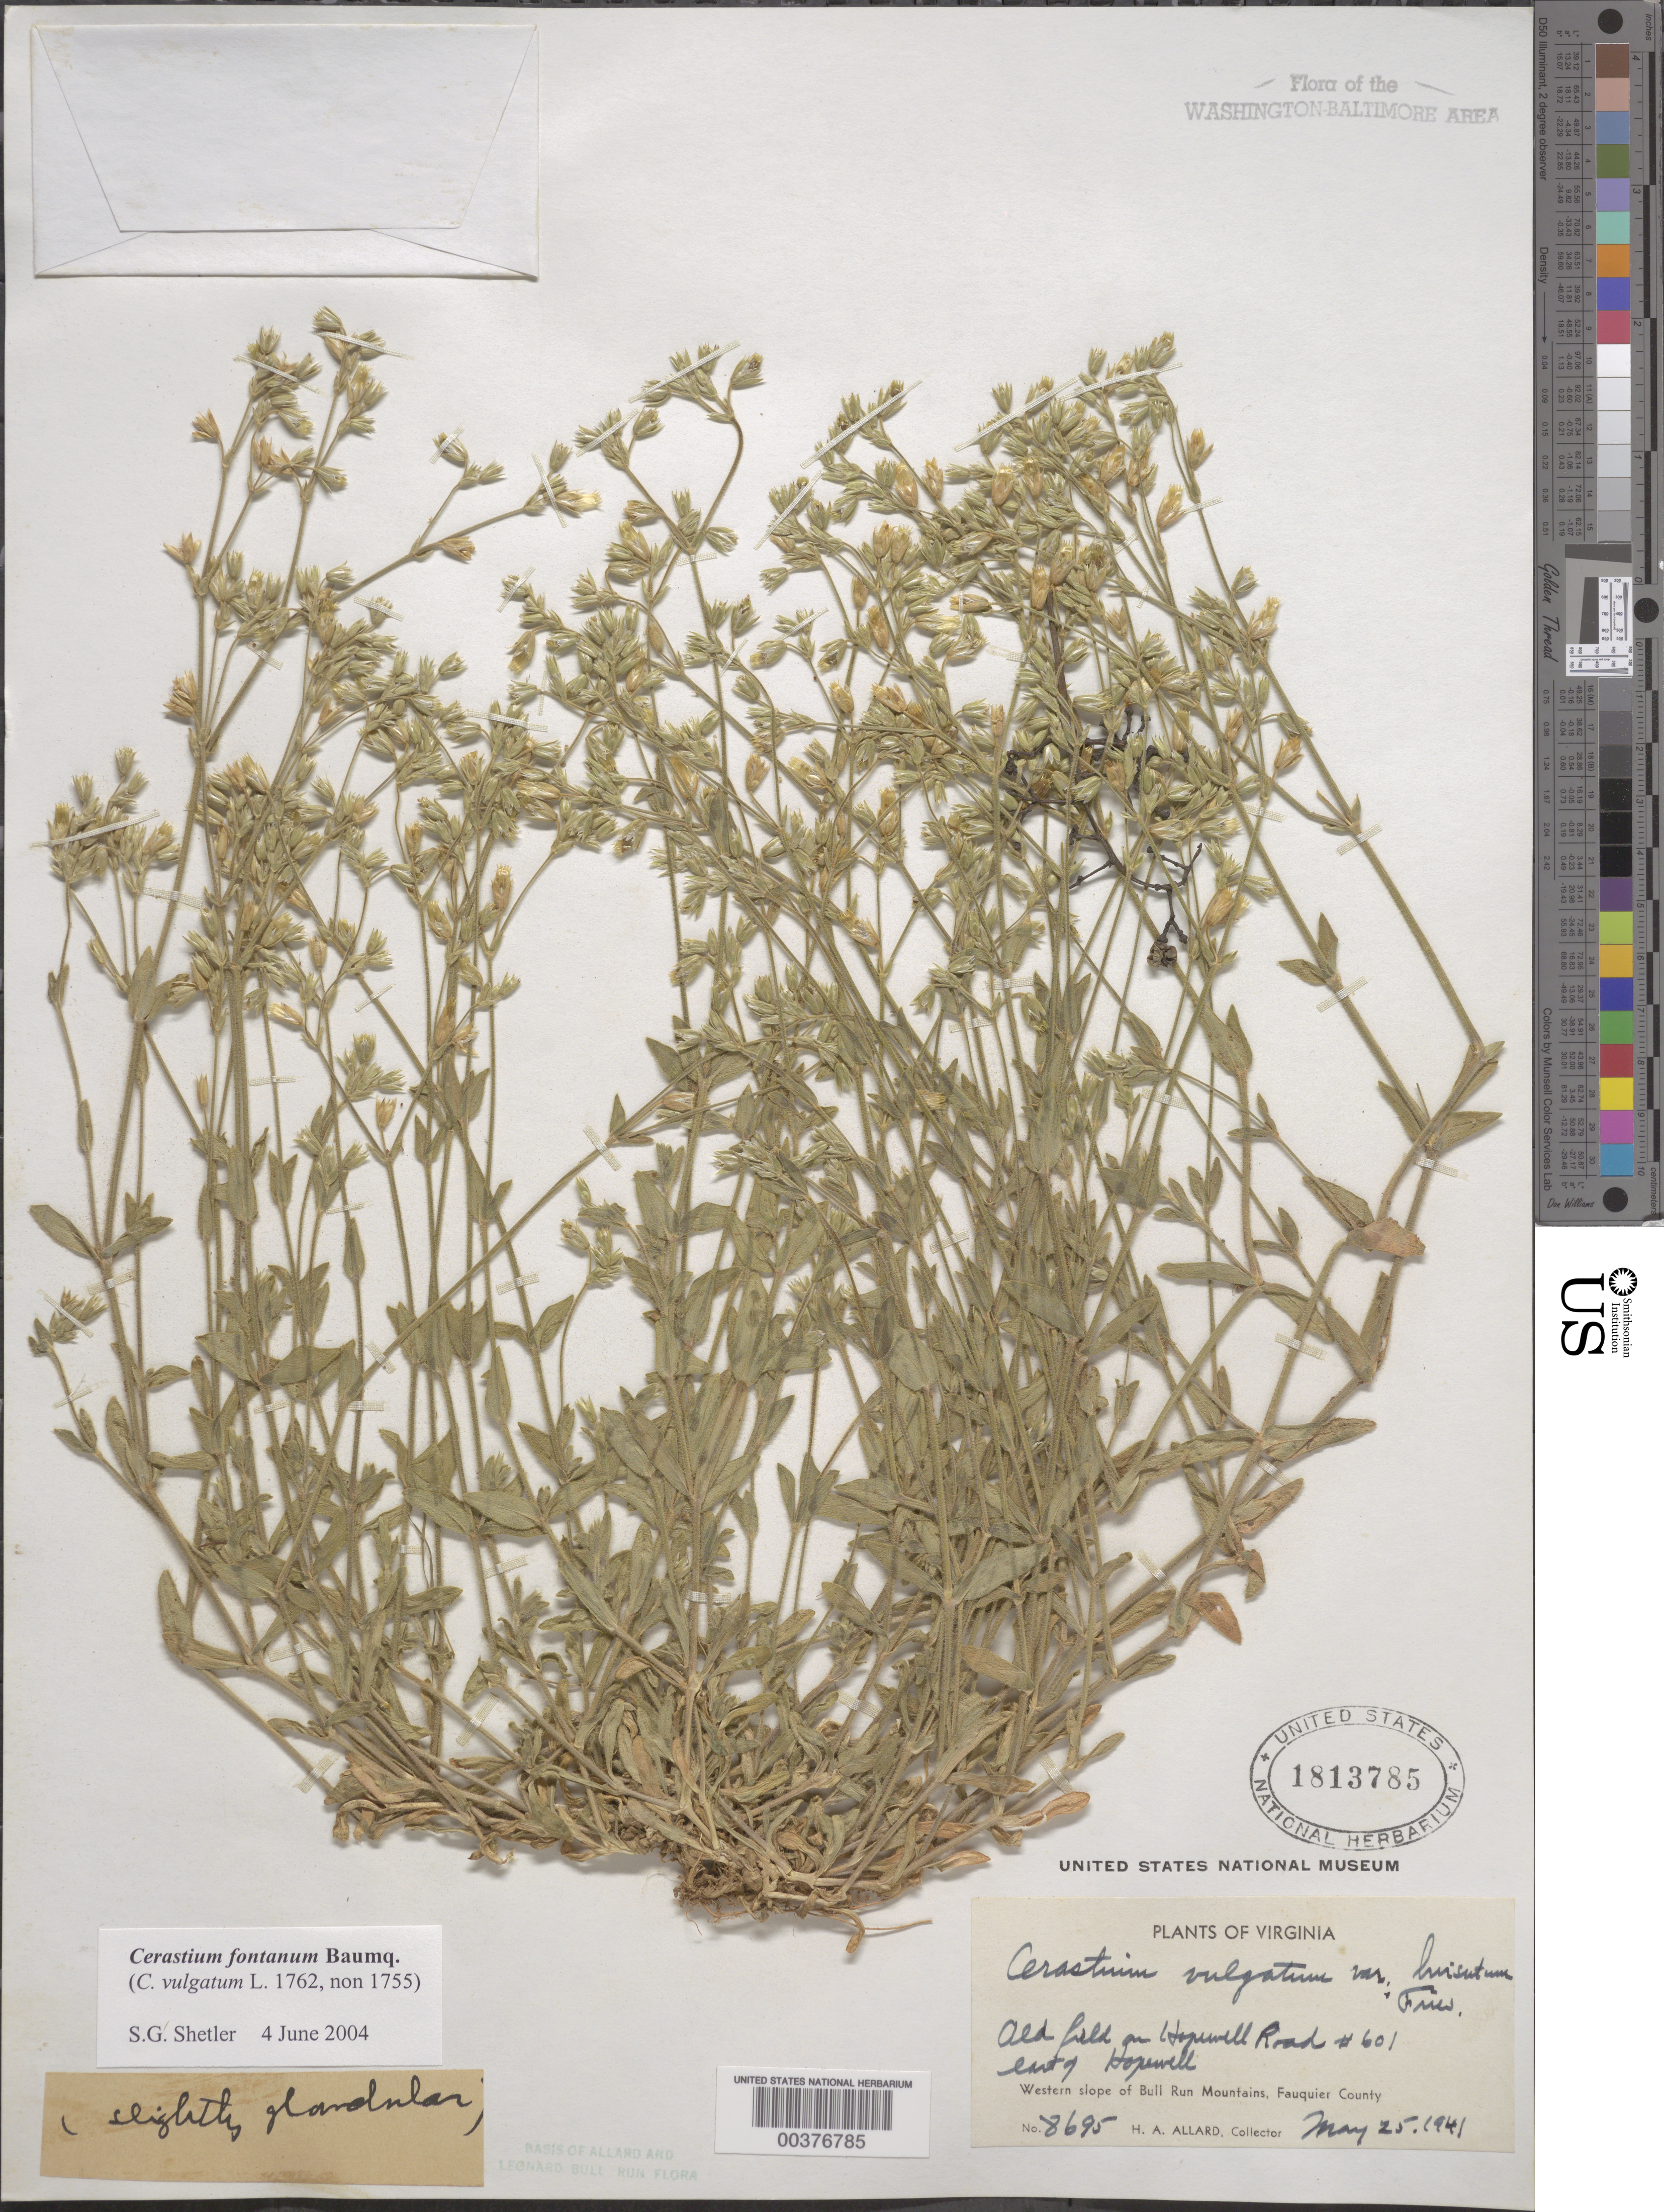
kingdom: Plantae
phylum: Tracheophyta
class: Magnoliopsida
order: Caryophyllales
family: Caryophyllaceae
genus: Cerastium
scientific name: Cerastium fontanum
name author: Baumg.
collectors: H. A. Allard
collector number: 8695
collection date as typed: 25 May 1941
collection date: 1941-05-25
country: United States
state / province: Virginia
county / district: Fauquier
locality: East of Hopewell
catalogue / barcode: US 1813785